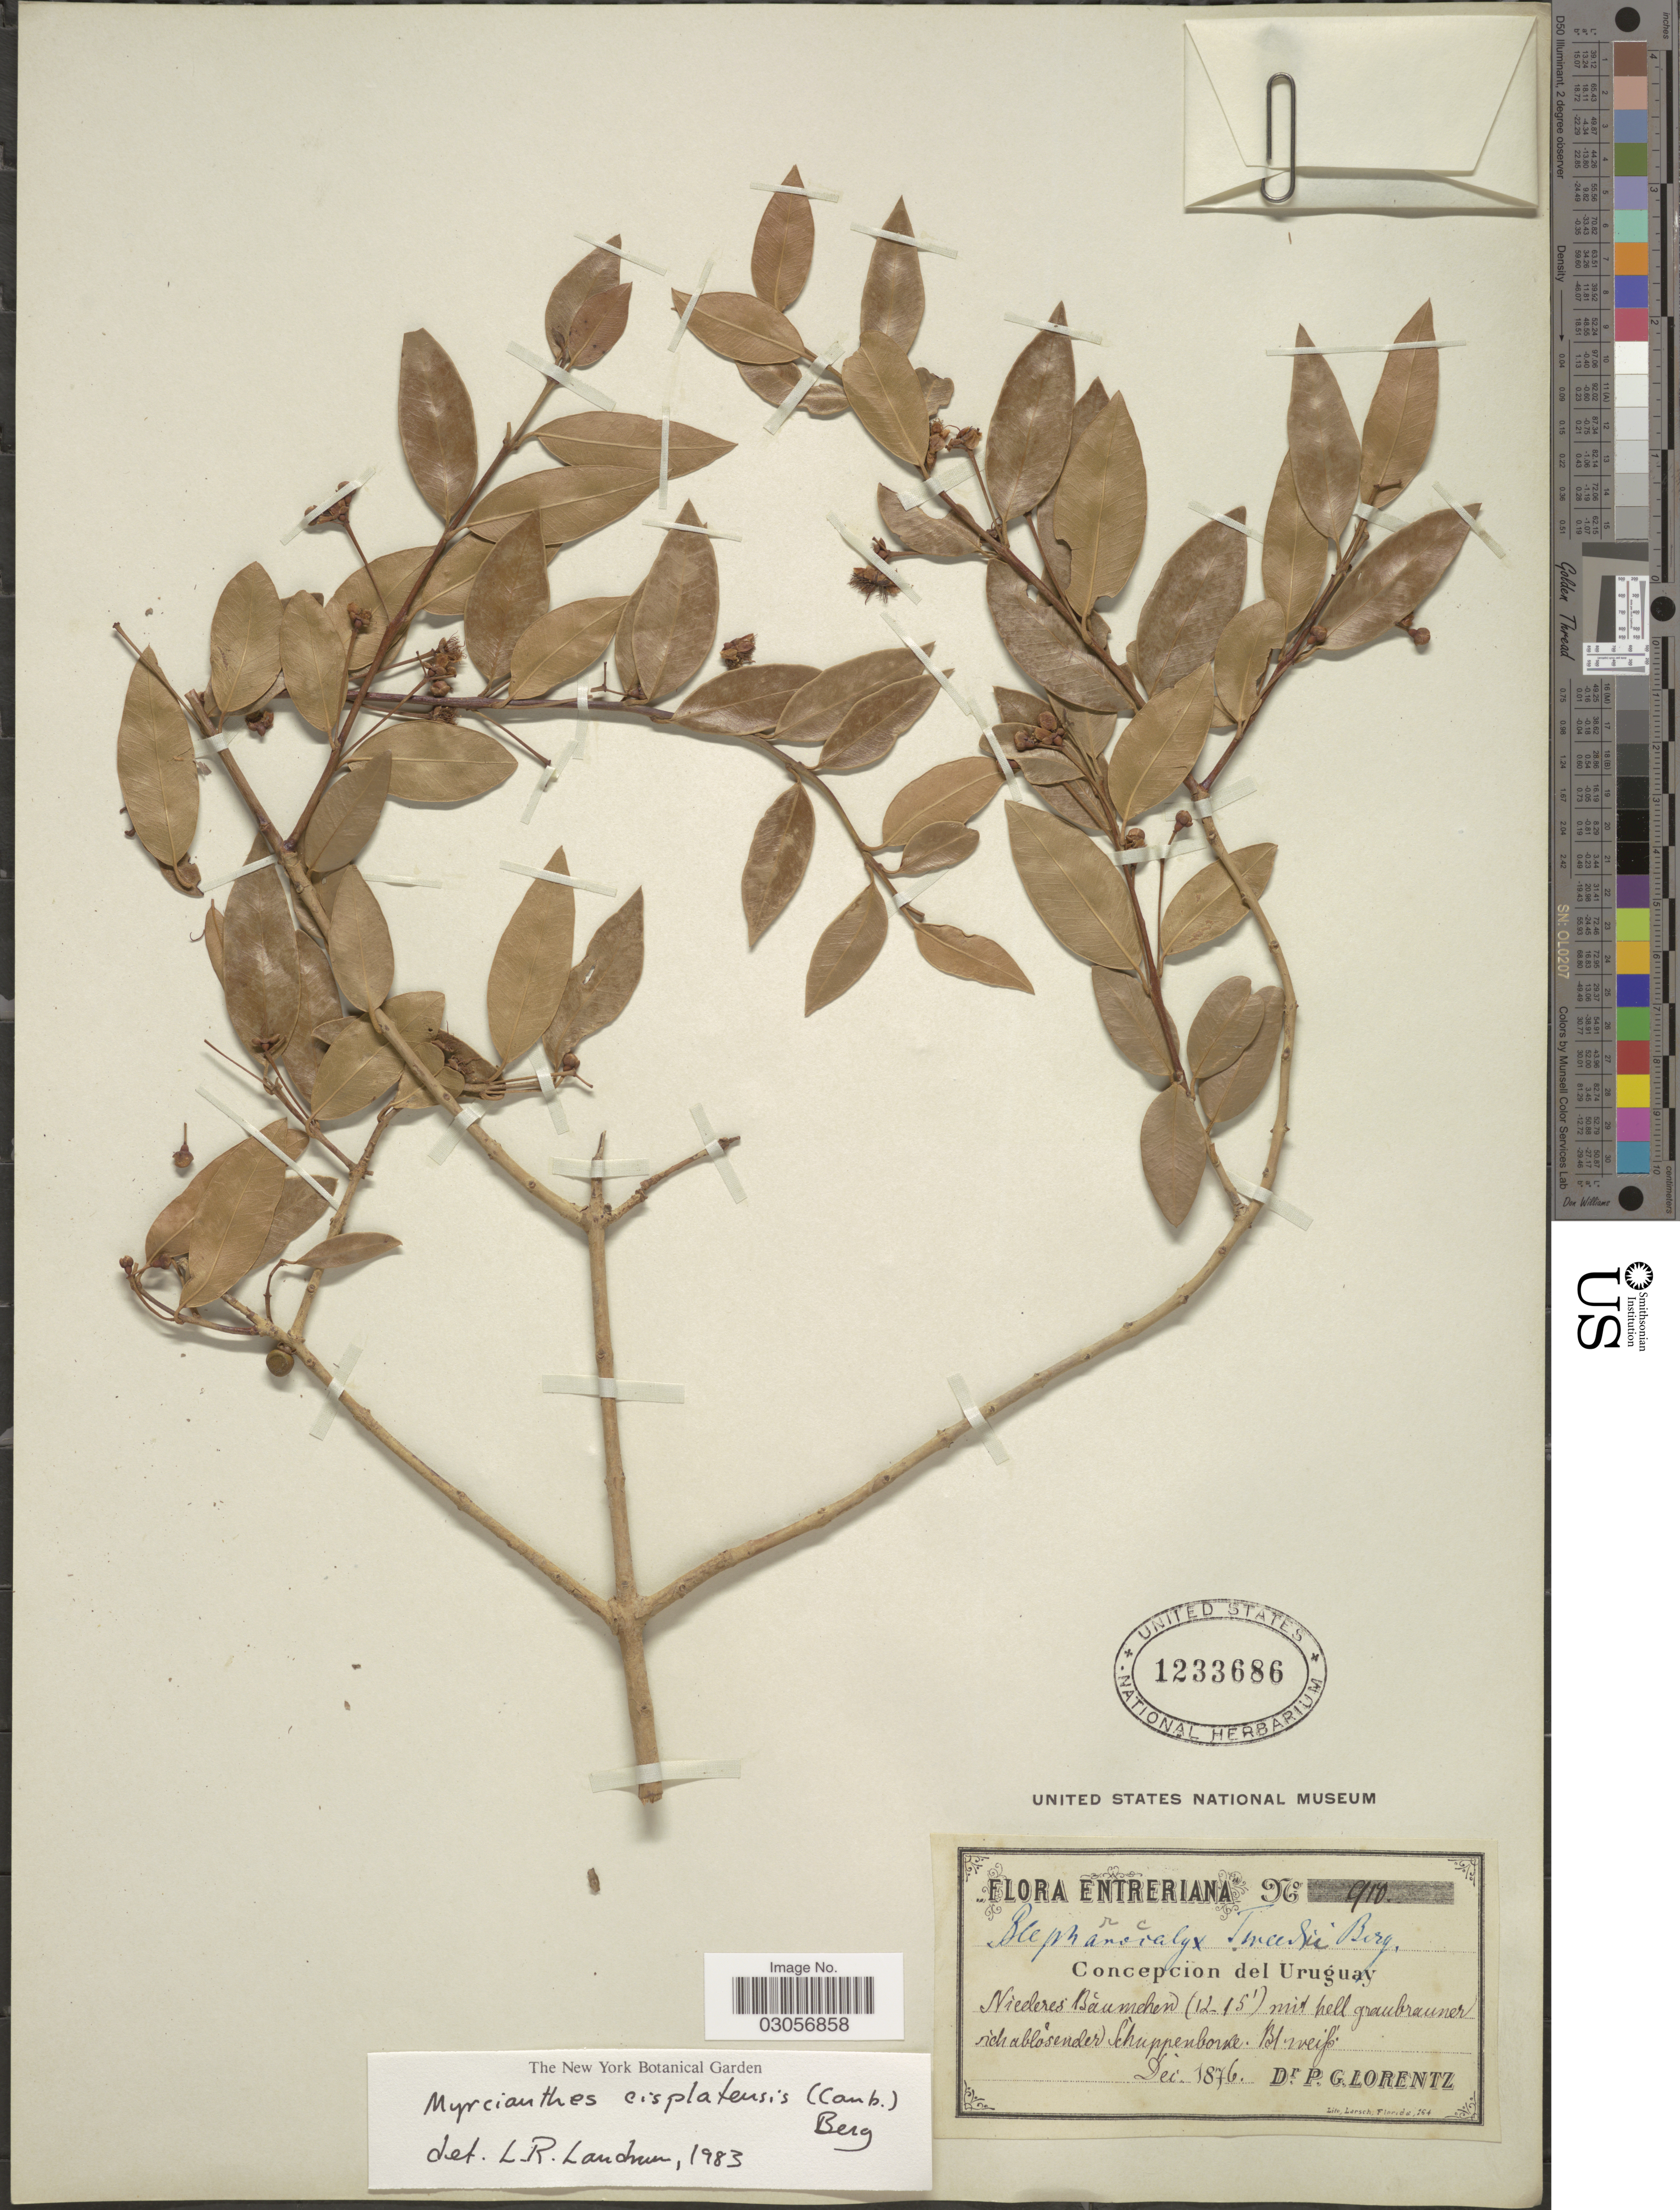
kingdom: Plantae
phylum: Tracheophyta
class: Magnoliopsida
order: Myrtales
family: Myrtaceae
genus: Myrcianthes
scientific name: Myrcianthes cisplatensis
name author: (Cambess.) O. Berg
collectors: P. G. Lorentz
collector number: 910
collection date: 1876-12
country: Uruguay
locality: Entreriana.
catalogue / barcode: US 1233686